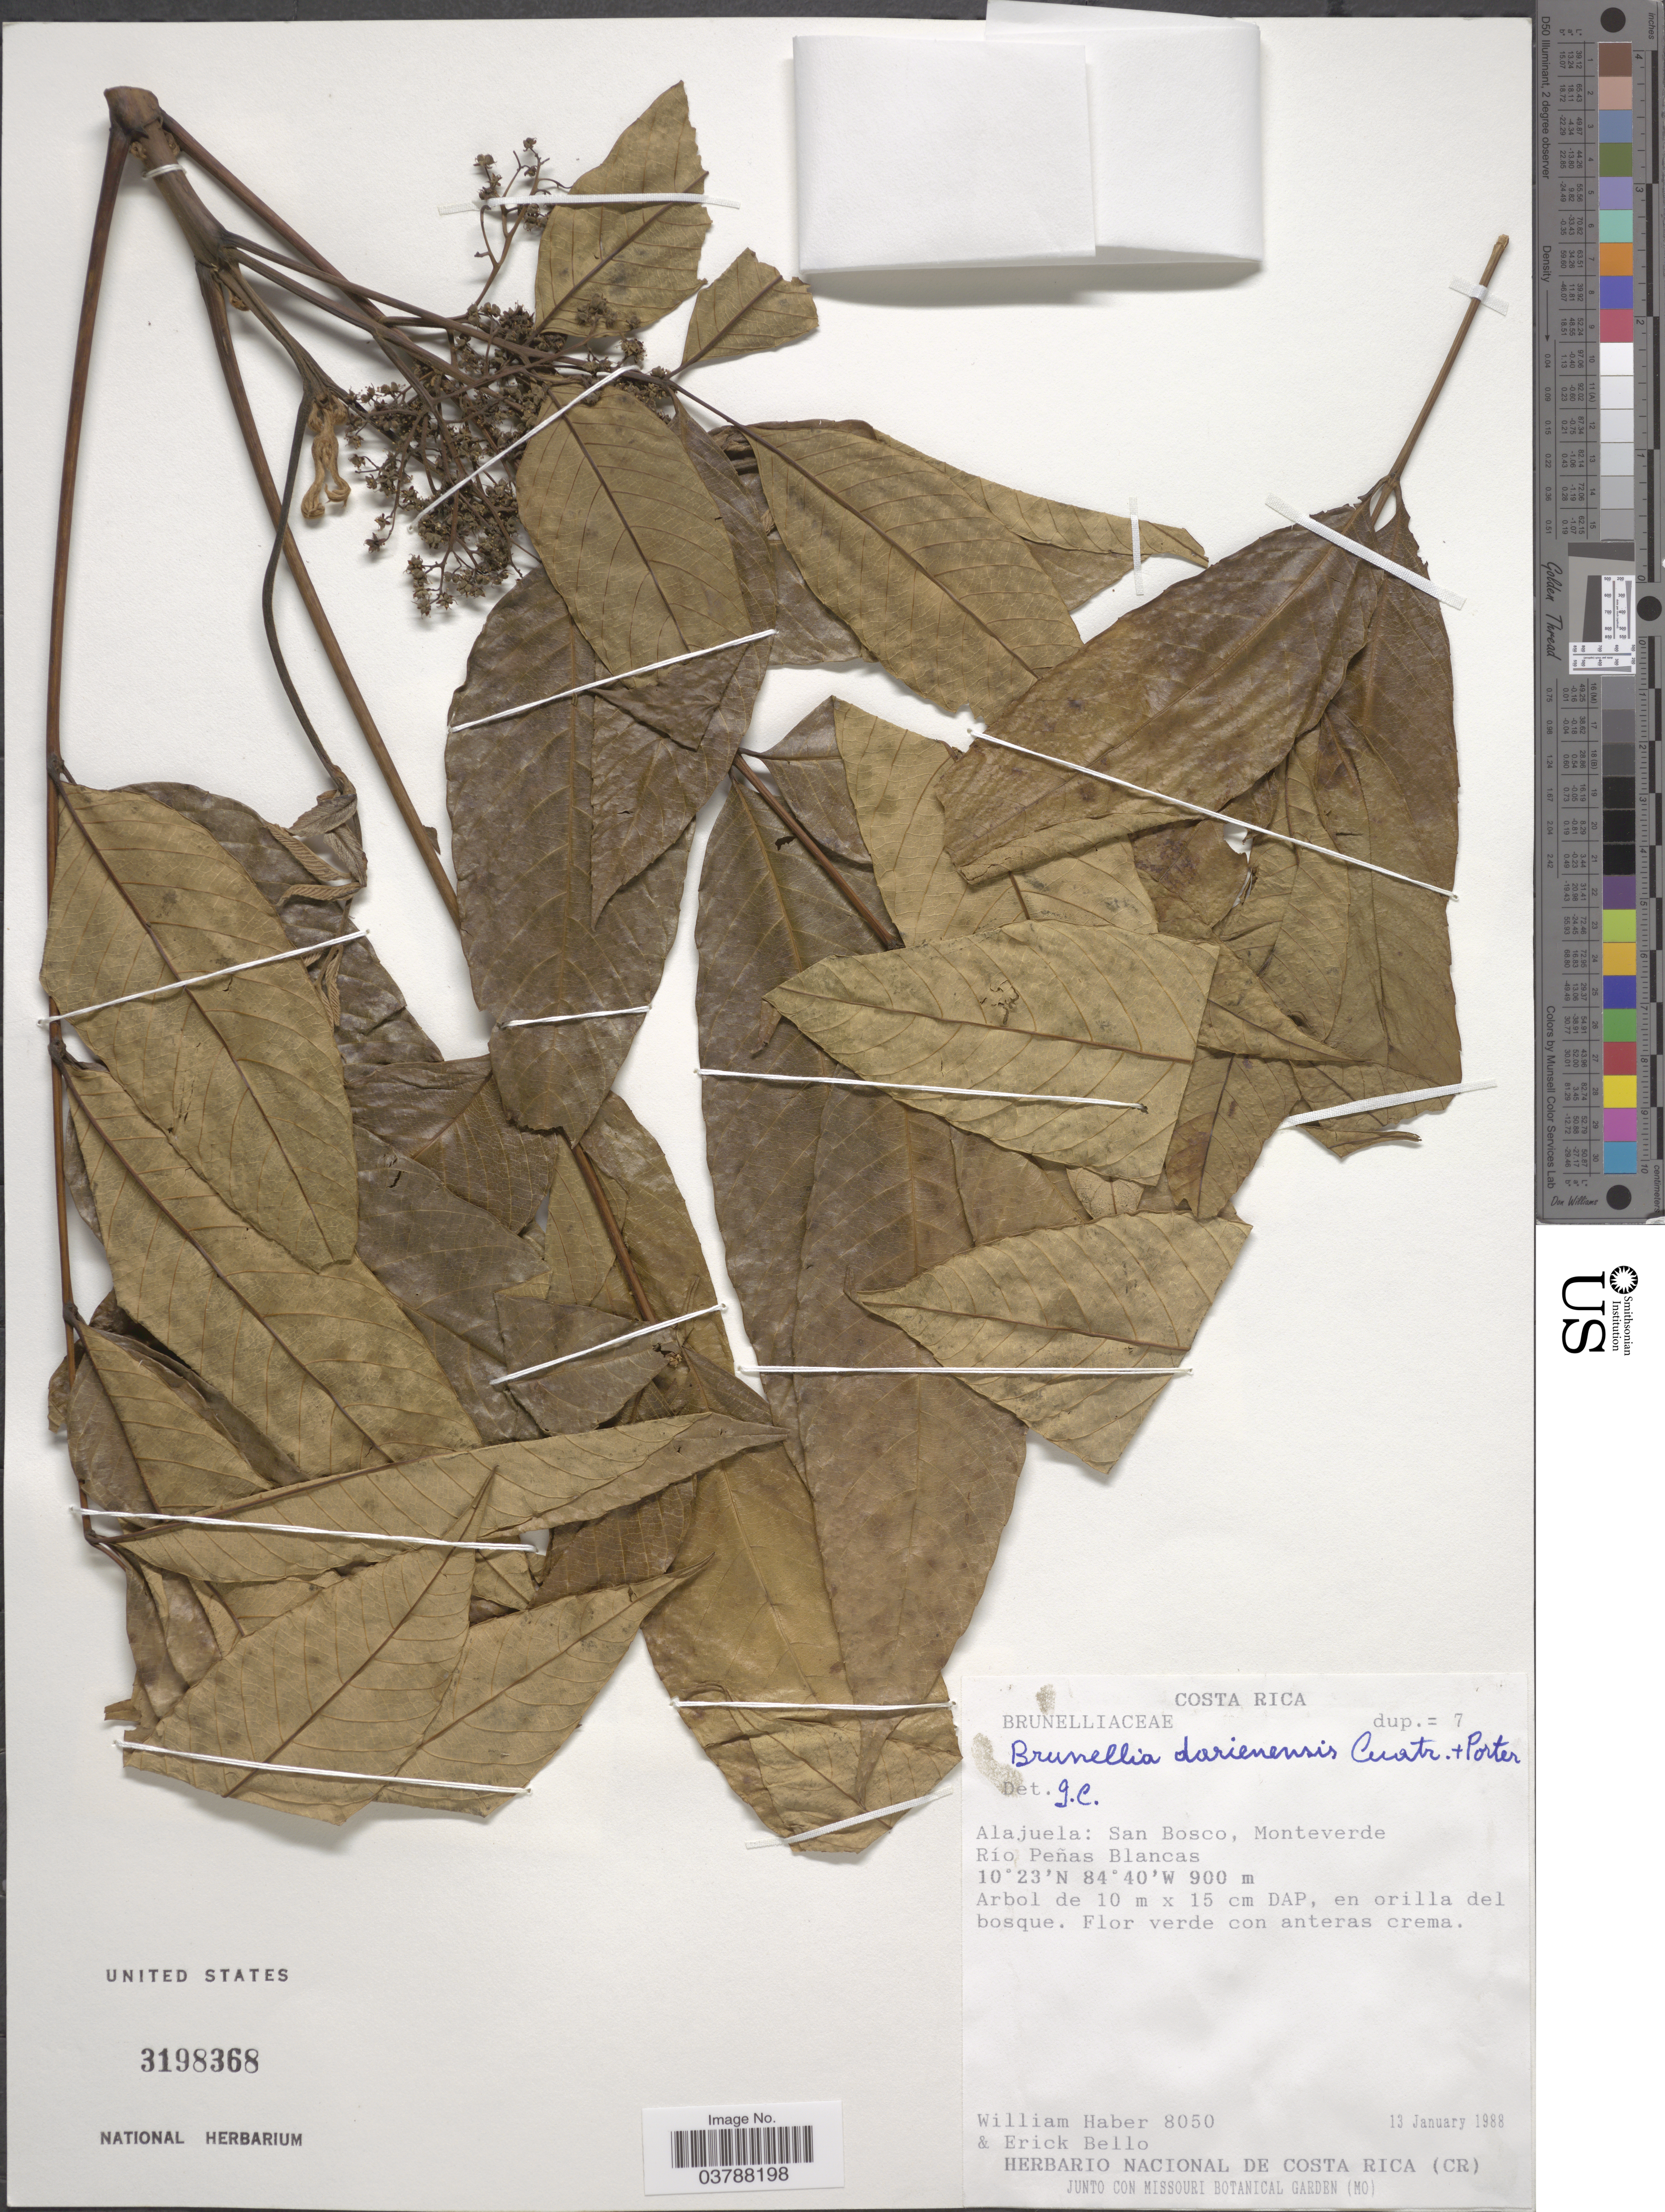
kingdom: Plantae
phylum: Tracheophyta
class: Magnoliopsida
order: Oxalidales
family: Brunelliaceae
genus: Brunellia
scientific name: Brunellia darienensis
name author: Cuatrec. & D.M. Porter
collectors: W. Haber & E. Bello C.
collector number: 8050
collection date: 1988-01-13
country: Costa Rica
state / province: Alajuela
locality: San Bosco, Monteverde, Río Peñas Blancas.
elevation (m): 900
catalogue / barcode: US 3198368